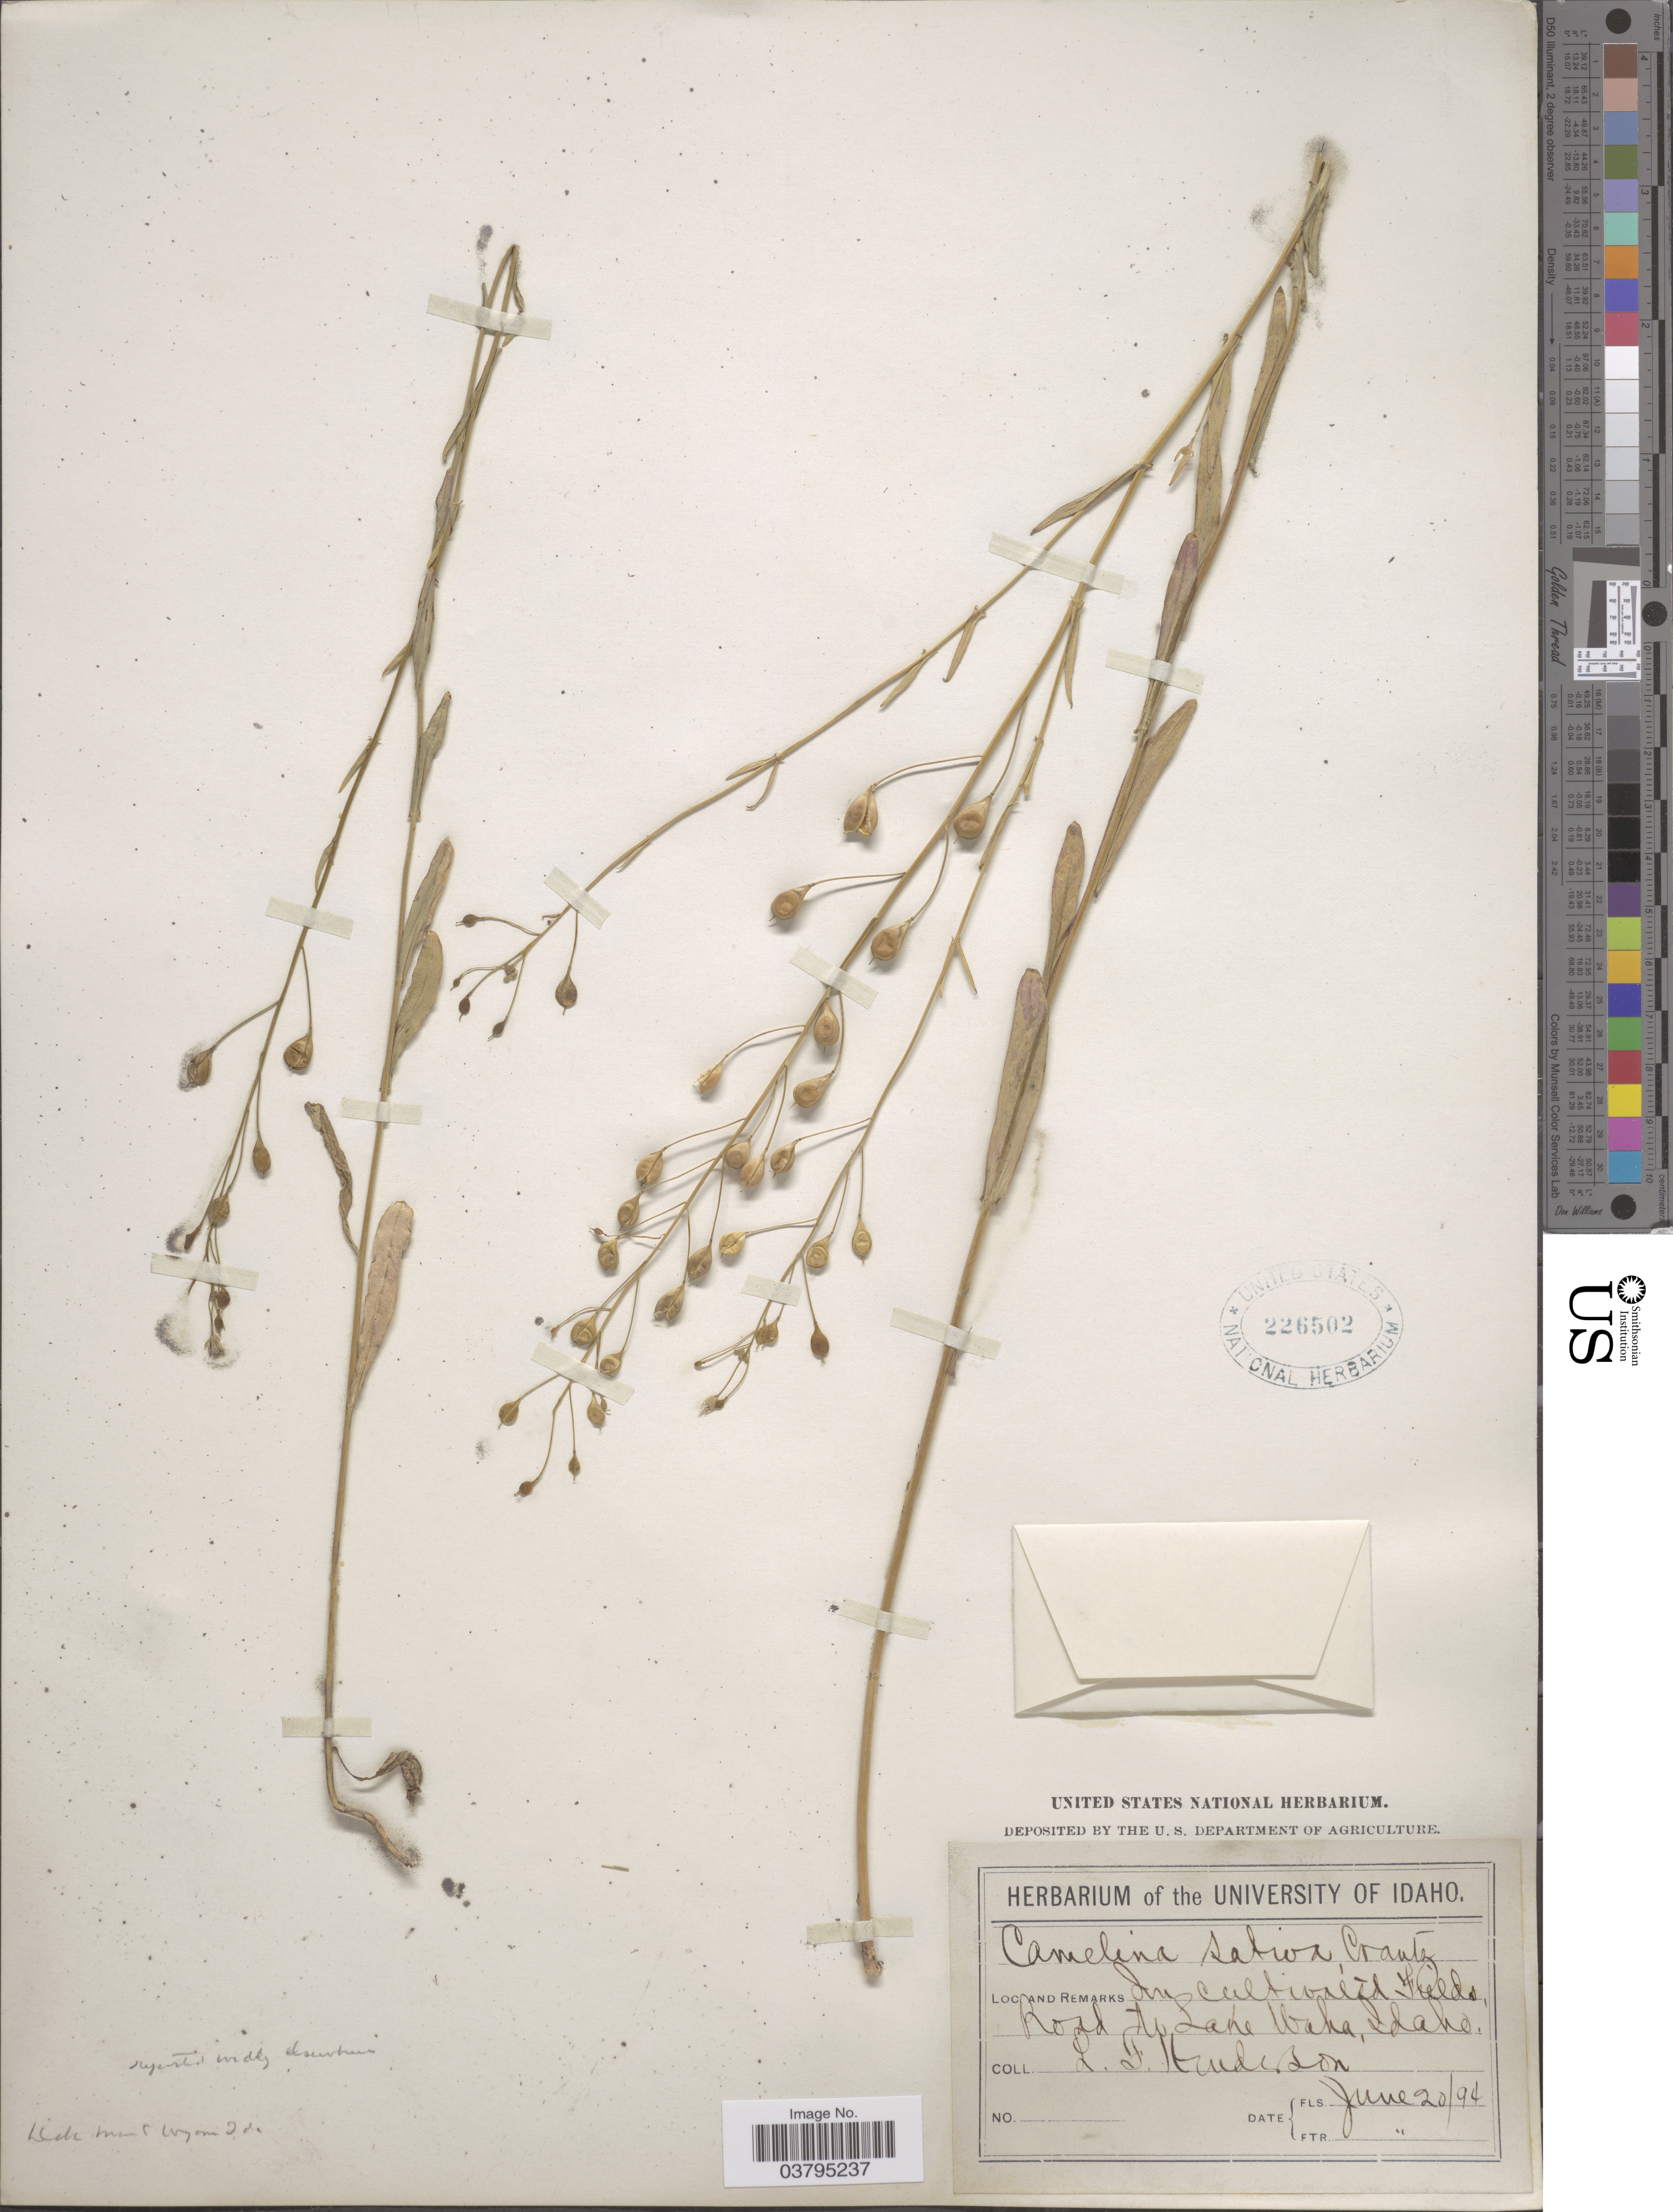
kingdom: Plantae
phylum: Tracheophyta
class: Magnoliopsida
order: Brassicales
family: Brassicaceae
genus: Camelina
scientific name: Camelina sativa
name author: (L.) Crantz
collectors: L. Henderson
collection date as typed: Transcribed d/m/y: 20/6/94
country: United States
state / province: Idaho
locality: In cultivated fields. Road to Lake Waha.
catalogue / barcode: US 226502